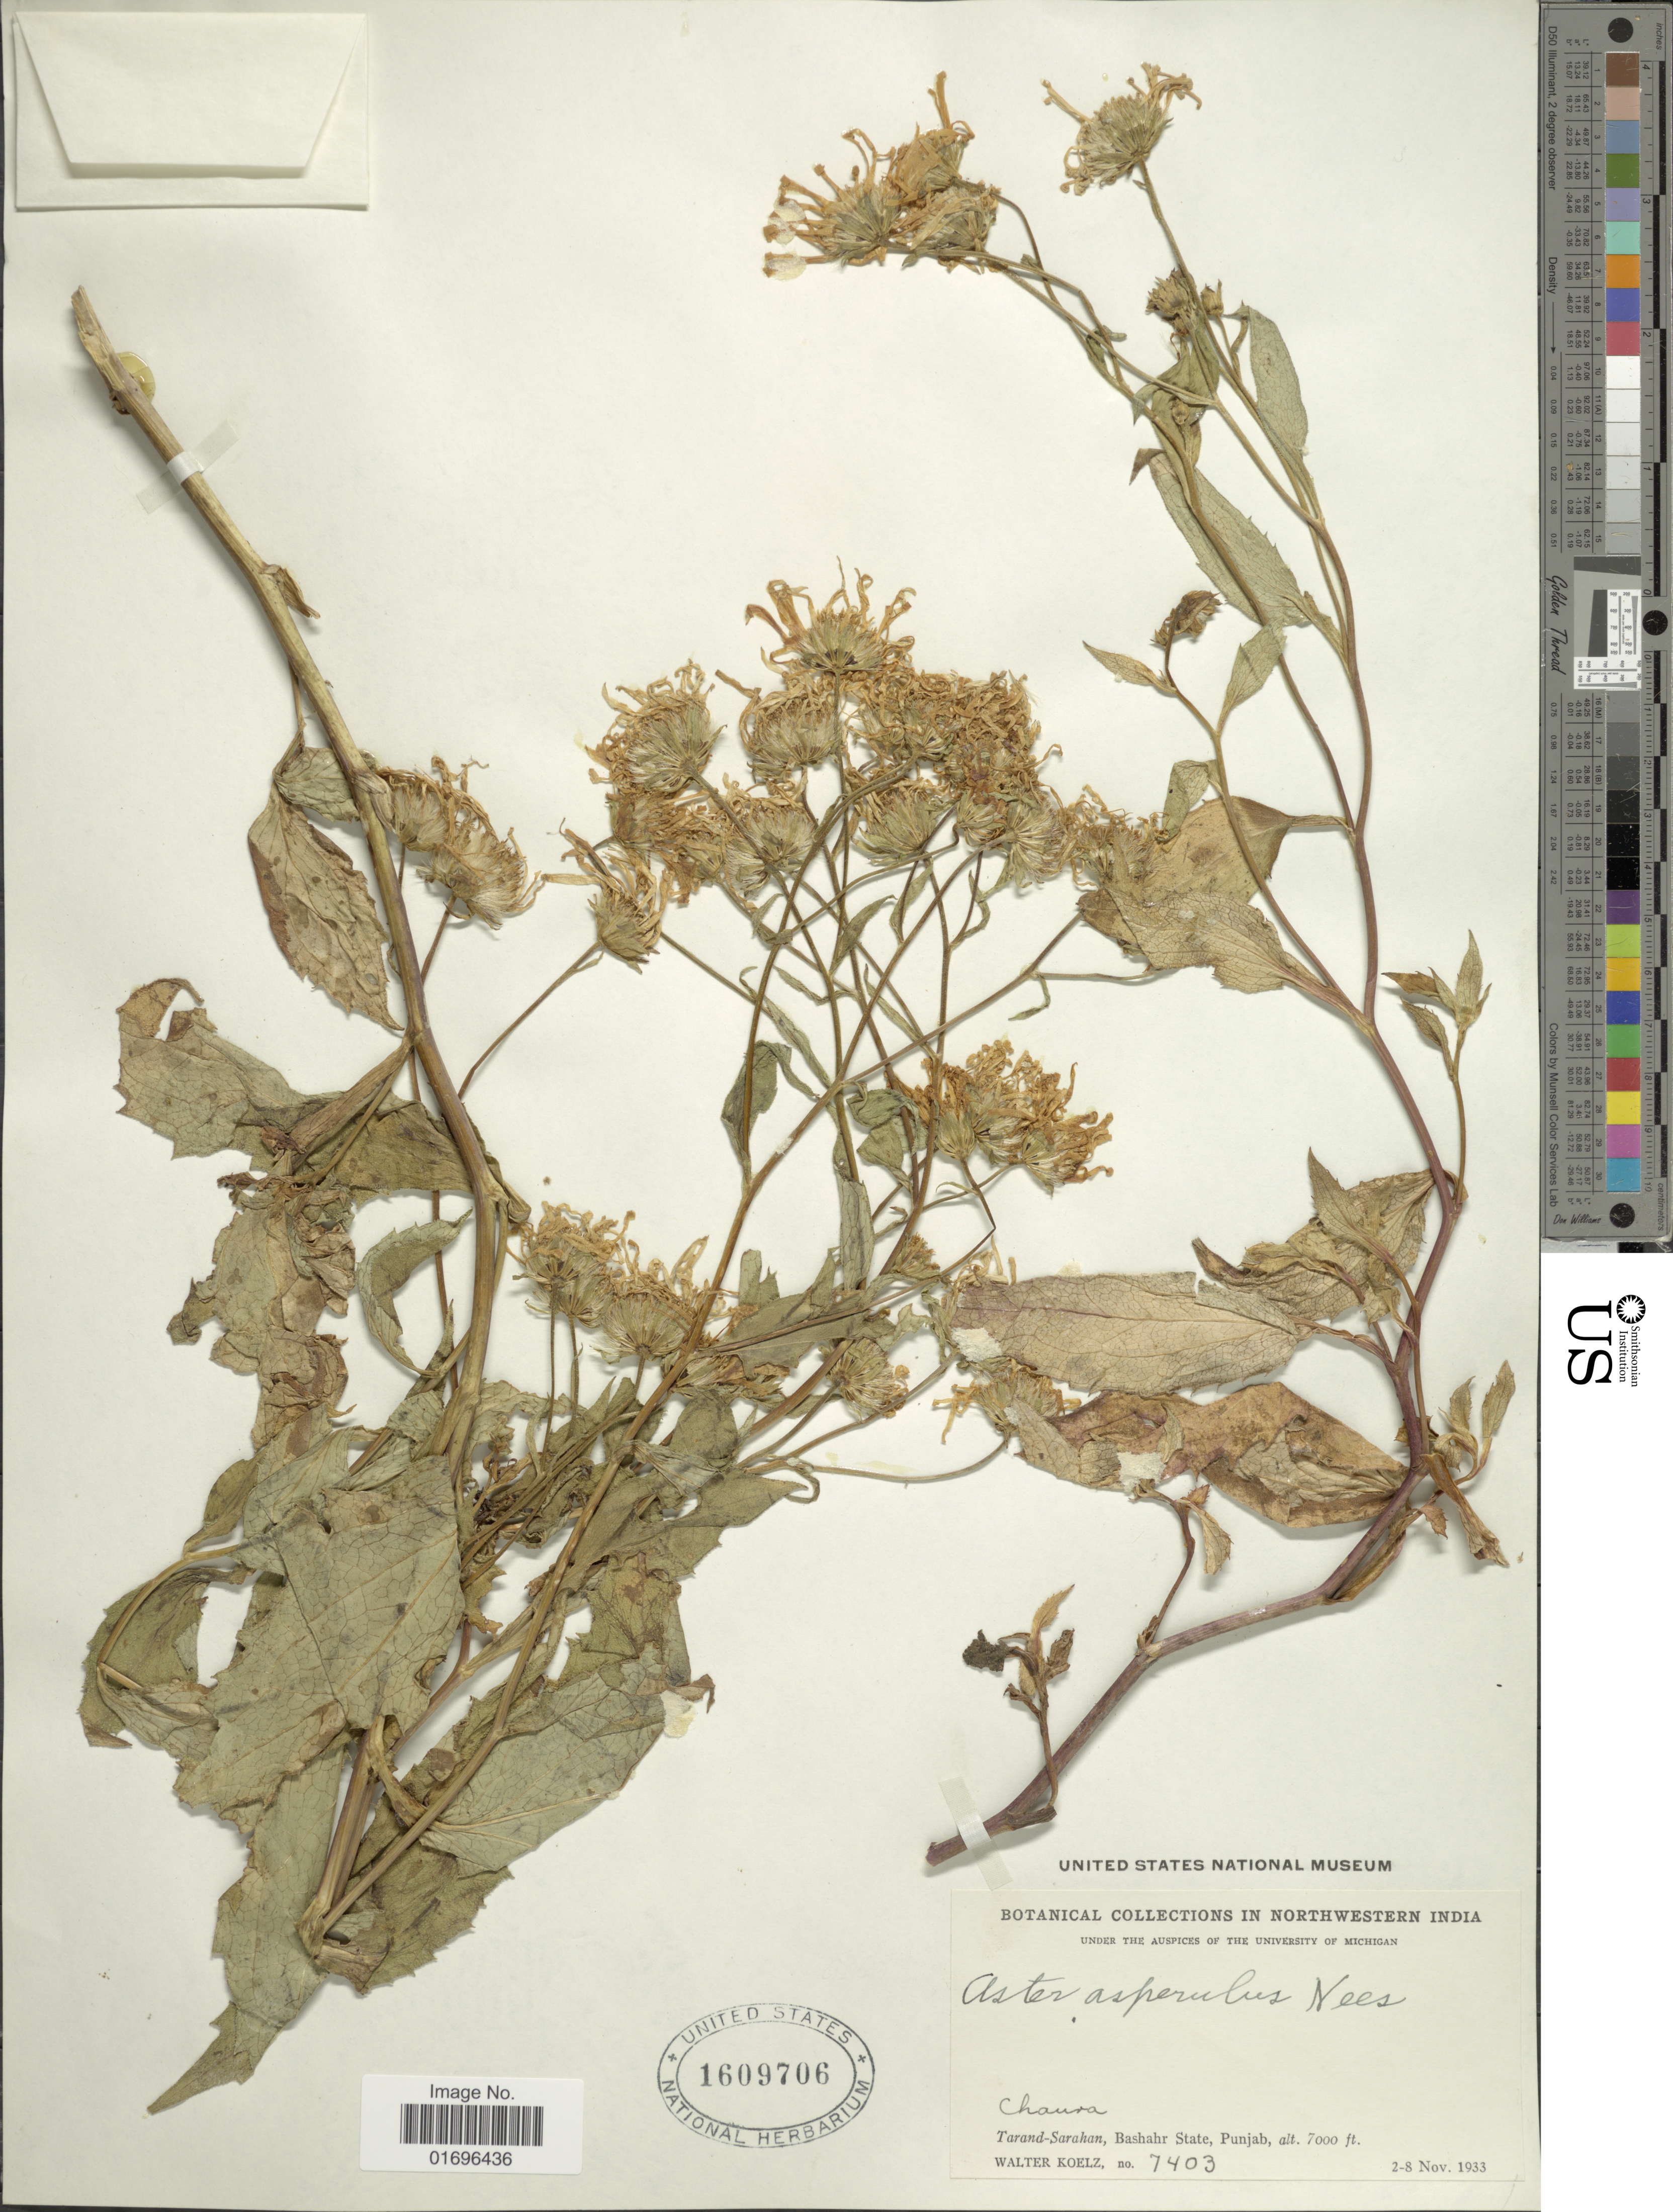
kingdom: Plantae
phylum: Tracheophyta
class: Magnoliopsida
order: Asterales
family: Asteraceae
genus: Aster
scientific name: Aster asperulus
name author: Nees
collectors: W. N. Koelz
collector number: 7403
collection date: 1933-11-02/1933-11-08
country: India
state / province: Punjab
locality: Northwestern India. Chara. Tarand-Sarahan, Bashahr State, Punjab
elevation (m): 2134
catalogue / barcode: US 1609706